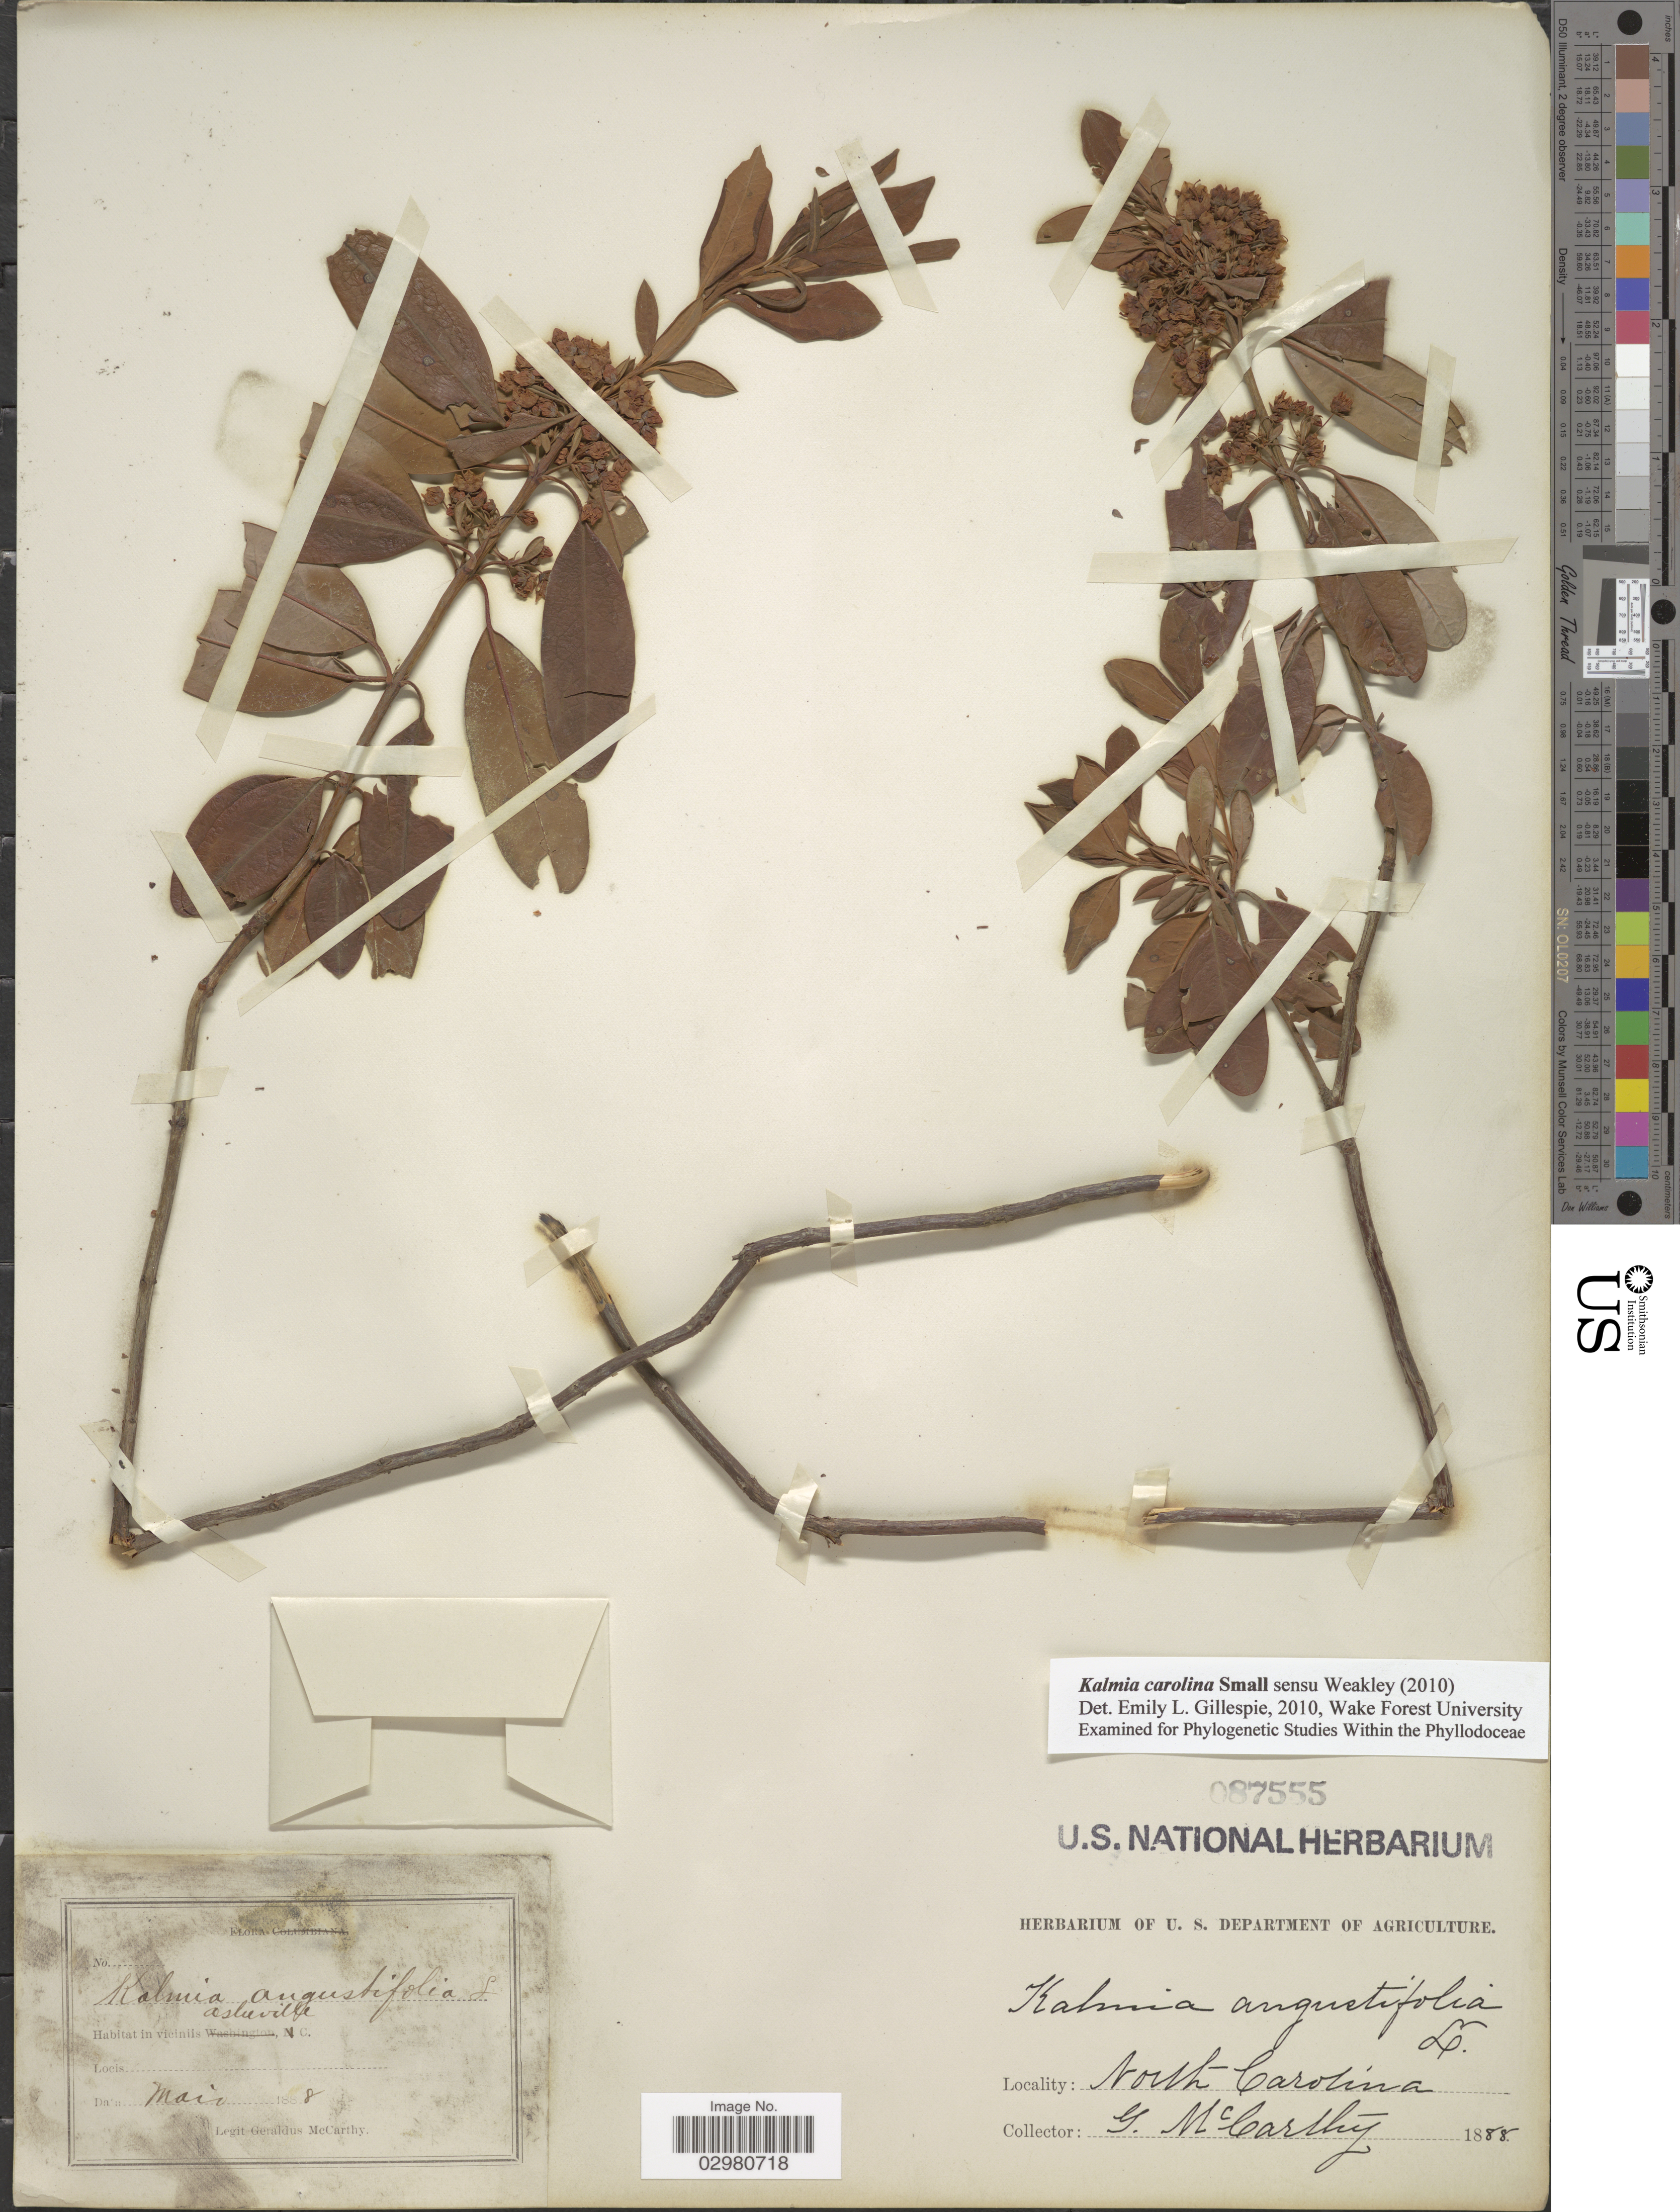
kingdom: Plantae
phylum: Tracheophyta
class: Magnoliopsida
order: Ericales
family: Ericaceae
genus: Kalmia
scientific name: Kalmia carolina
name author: Small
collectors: M. McCarthy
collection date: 1888-05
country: United States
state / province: North Carolina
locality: In viciniis Asheville.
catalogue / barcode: US 87555